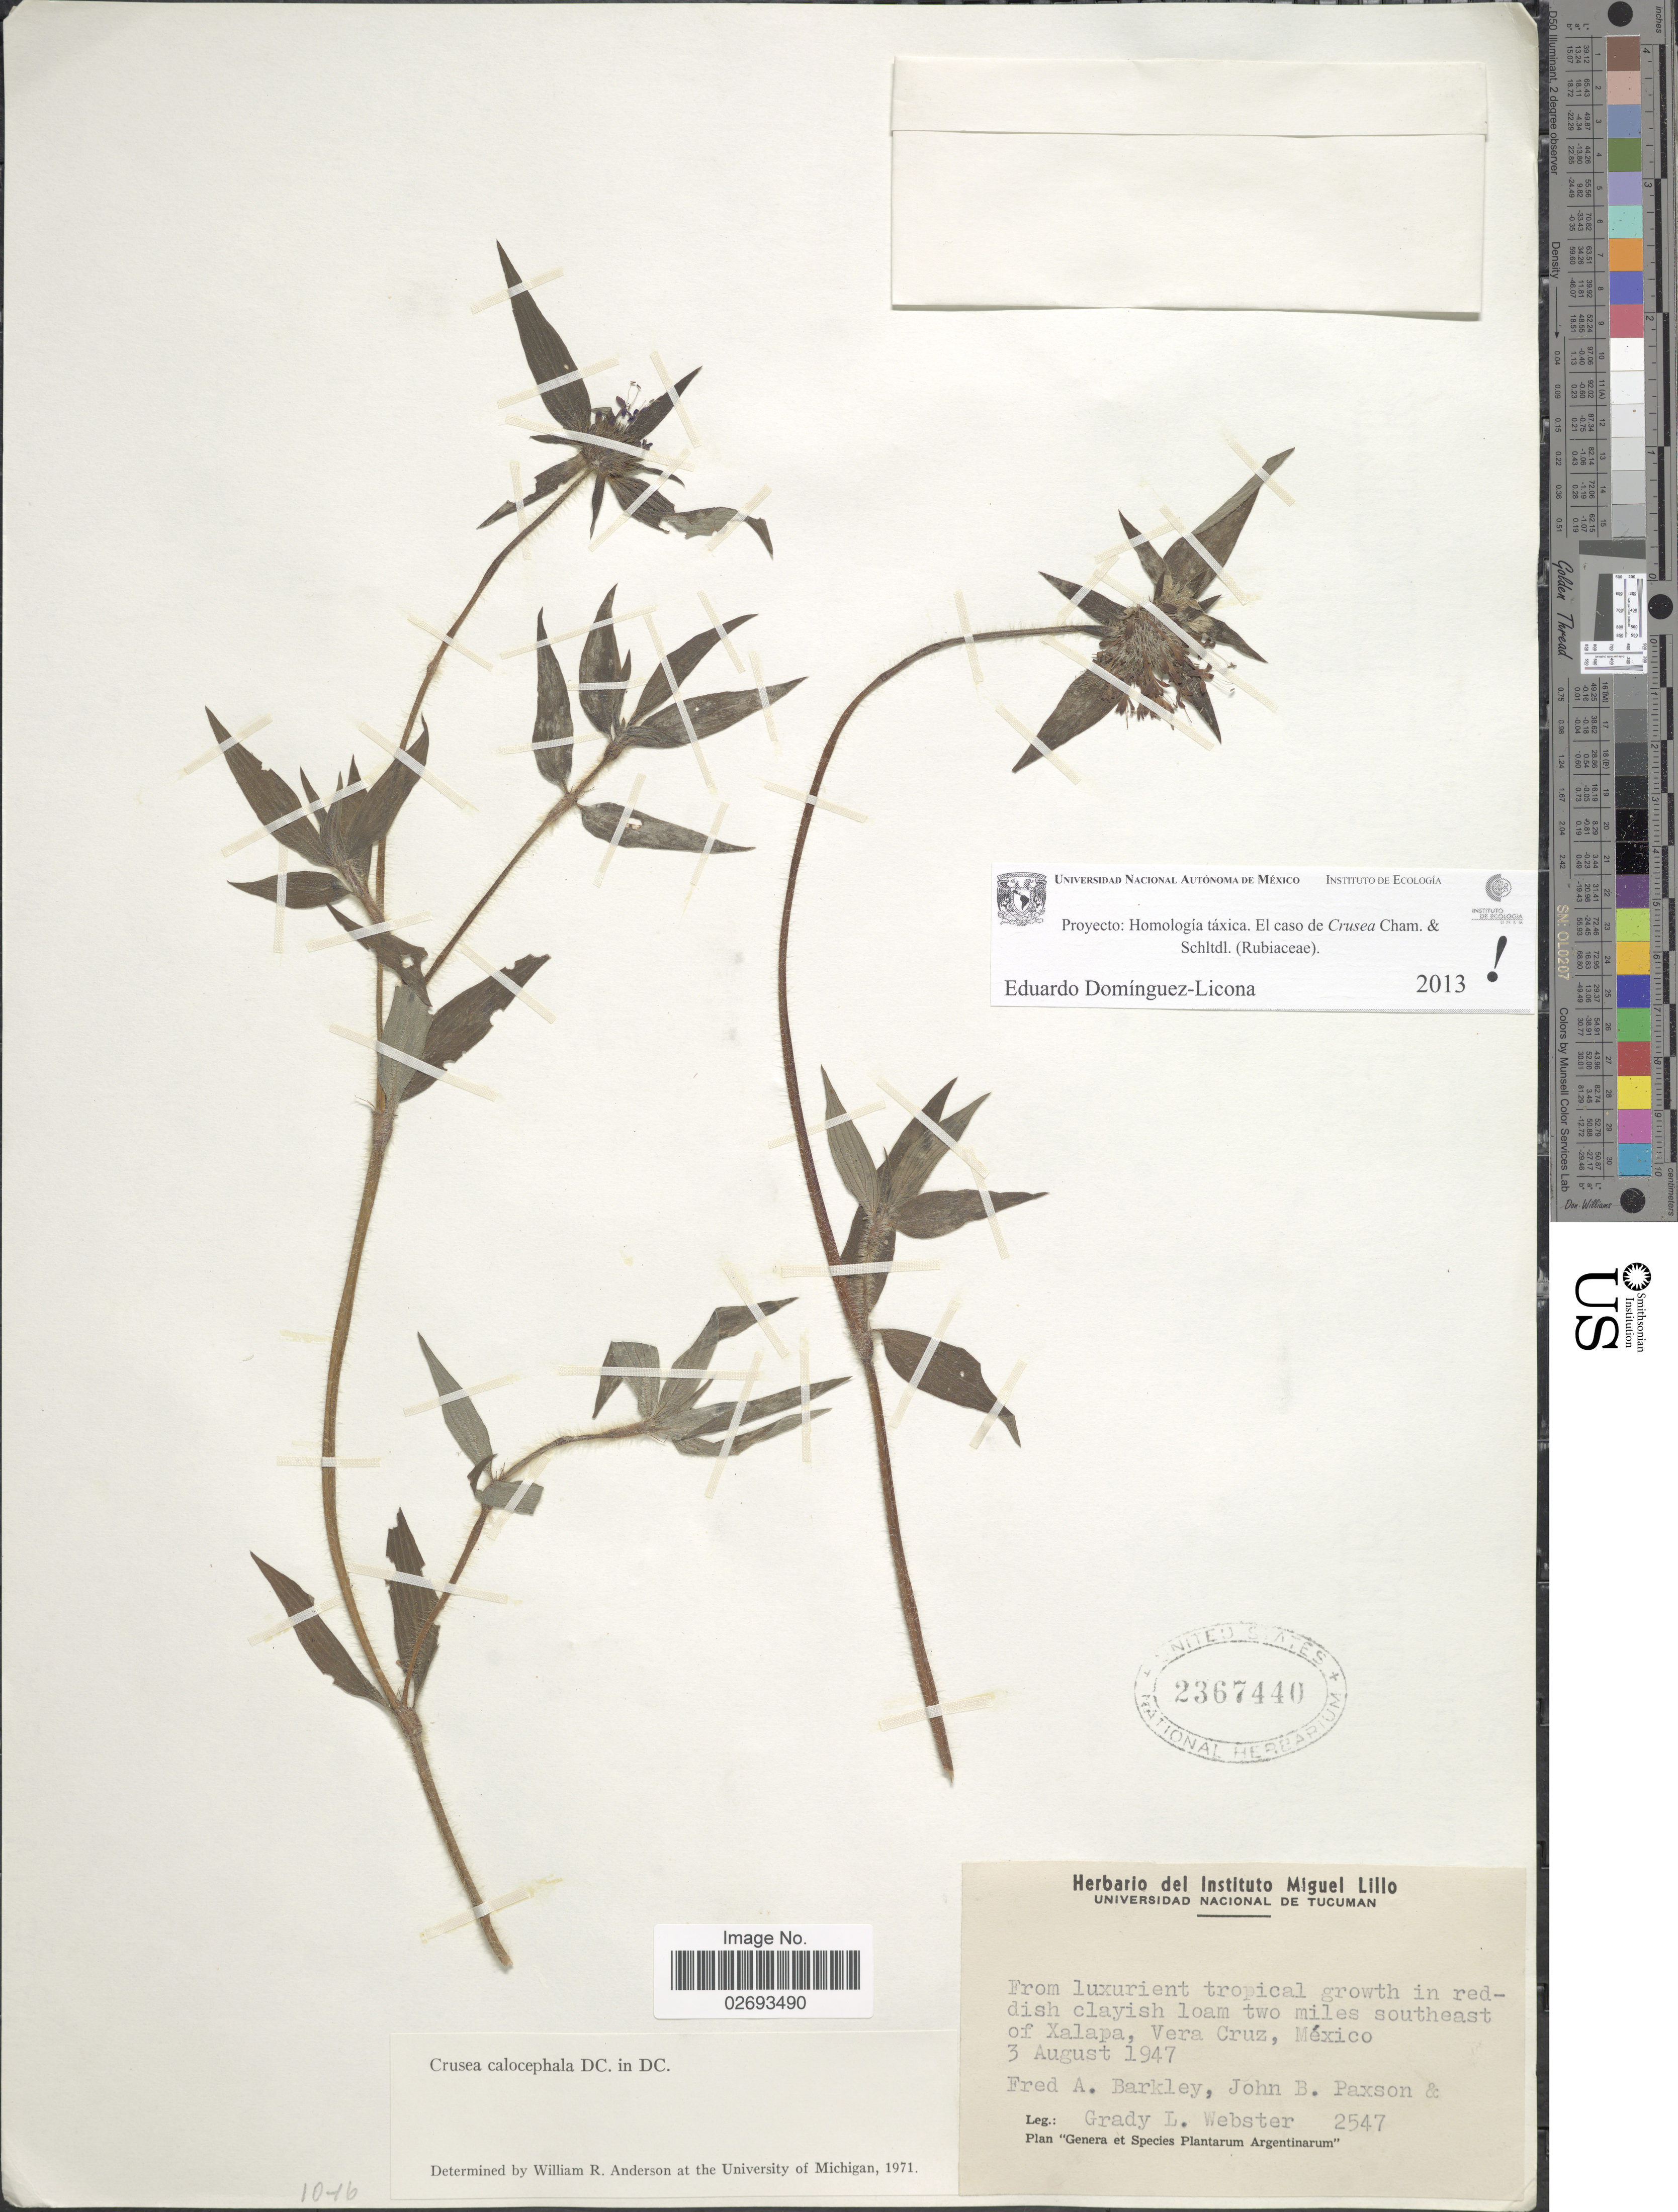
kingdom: Plantae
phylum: Tracheophyta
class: Magnoliopsida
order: Gentianales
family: Rubiaceae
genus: Crusea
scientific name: Crusea calocephala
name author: DC.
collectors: F. A. Barkley, J. B. Paxson & G. L. Webster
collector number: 2547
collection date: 1947-08-03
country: Mexico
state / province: Veracruz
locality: Two miles southeast of Xalapa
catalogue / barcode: US 2367440